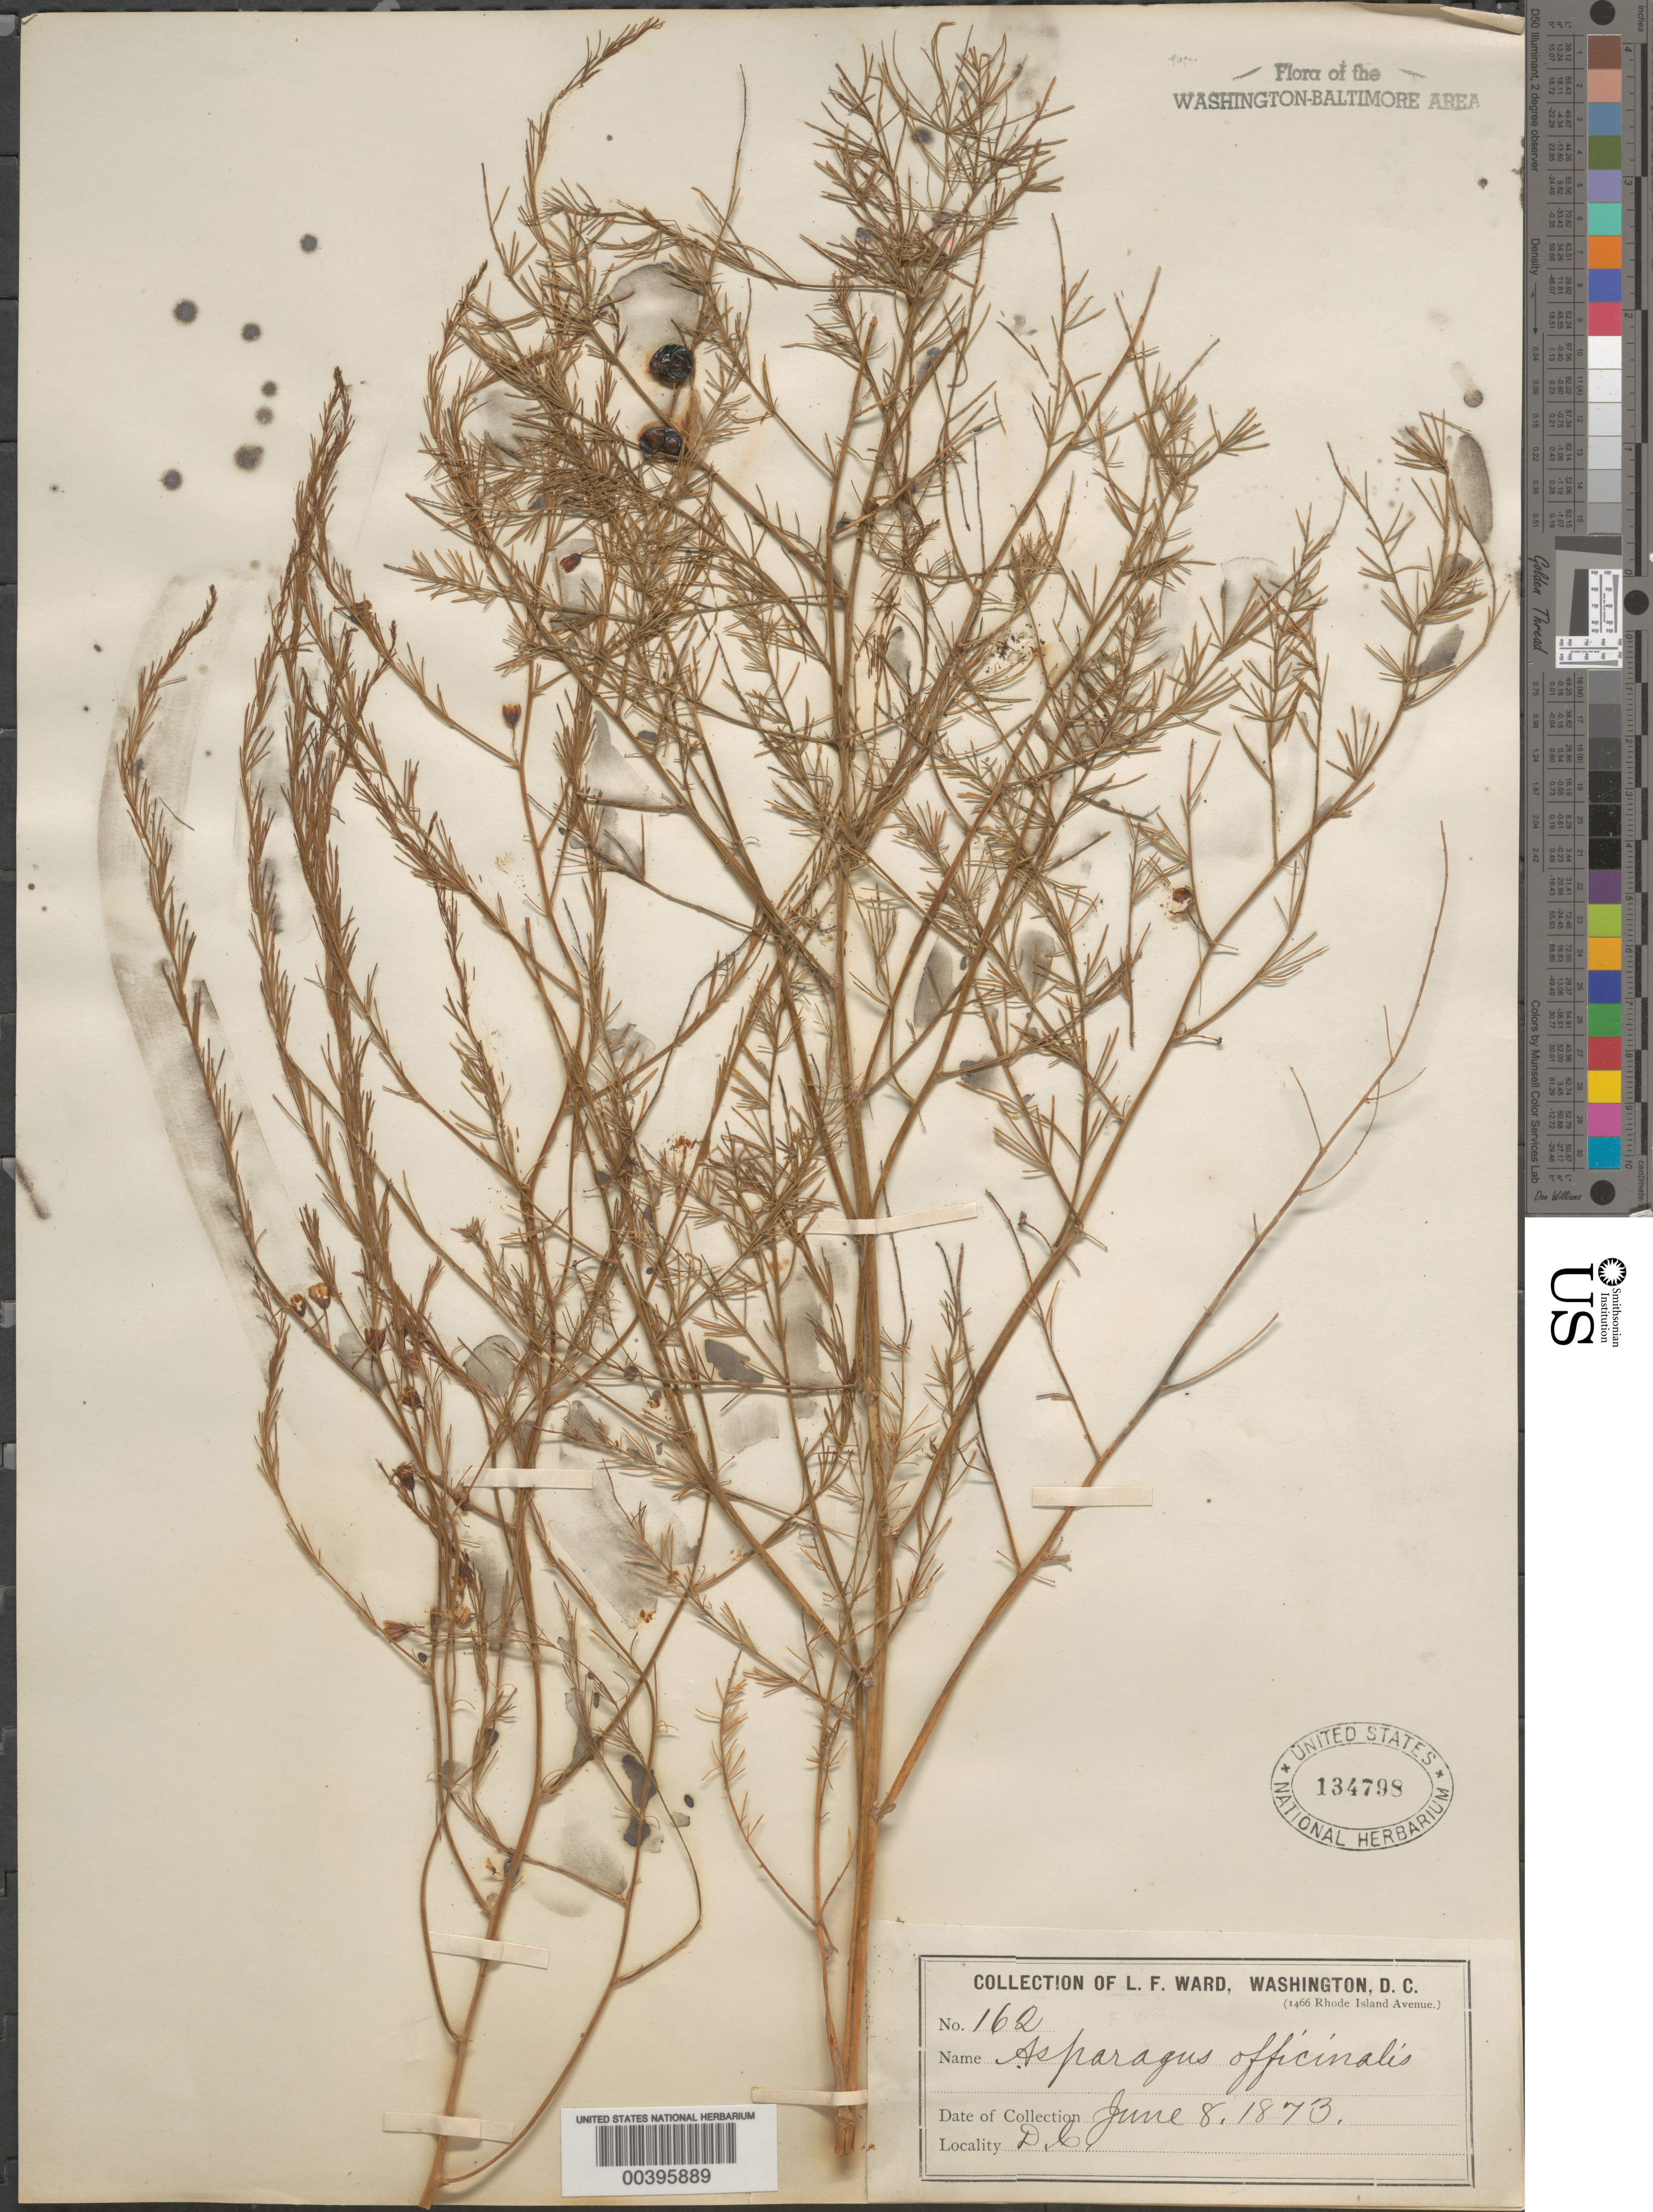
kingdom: Plantae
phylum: Tracheophyta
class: Liliopsida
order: Asparagales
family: Asparagaceae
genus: Asparagus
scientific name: Asparagus officinalis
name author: L.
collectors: L. F. Ward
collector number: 162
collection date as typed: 08 Jun 1873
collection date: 1873-06-08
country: United States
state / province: District of Columbia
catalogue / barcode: US 134798